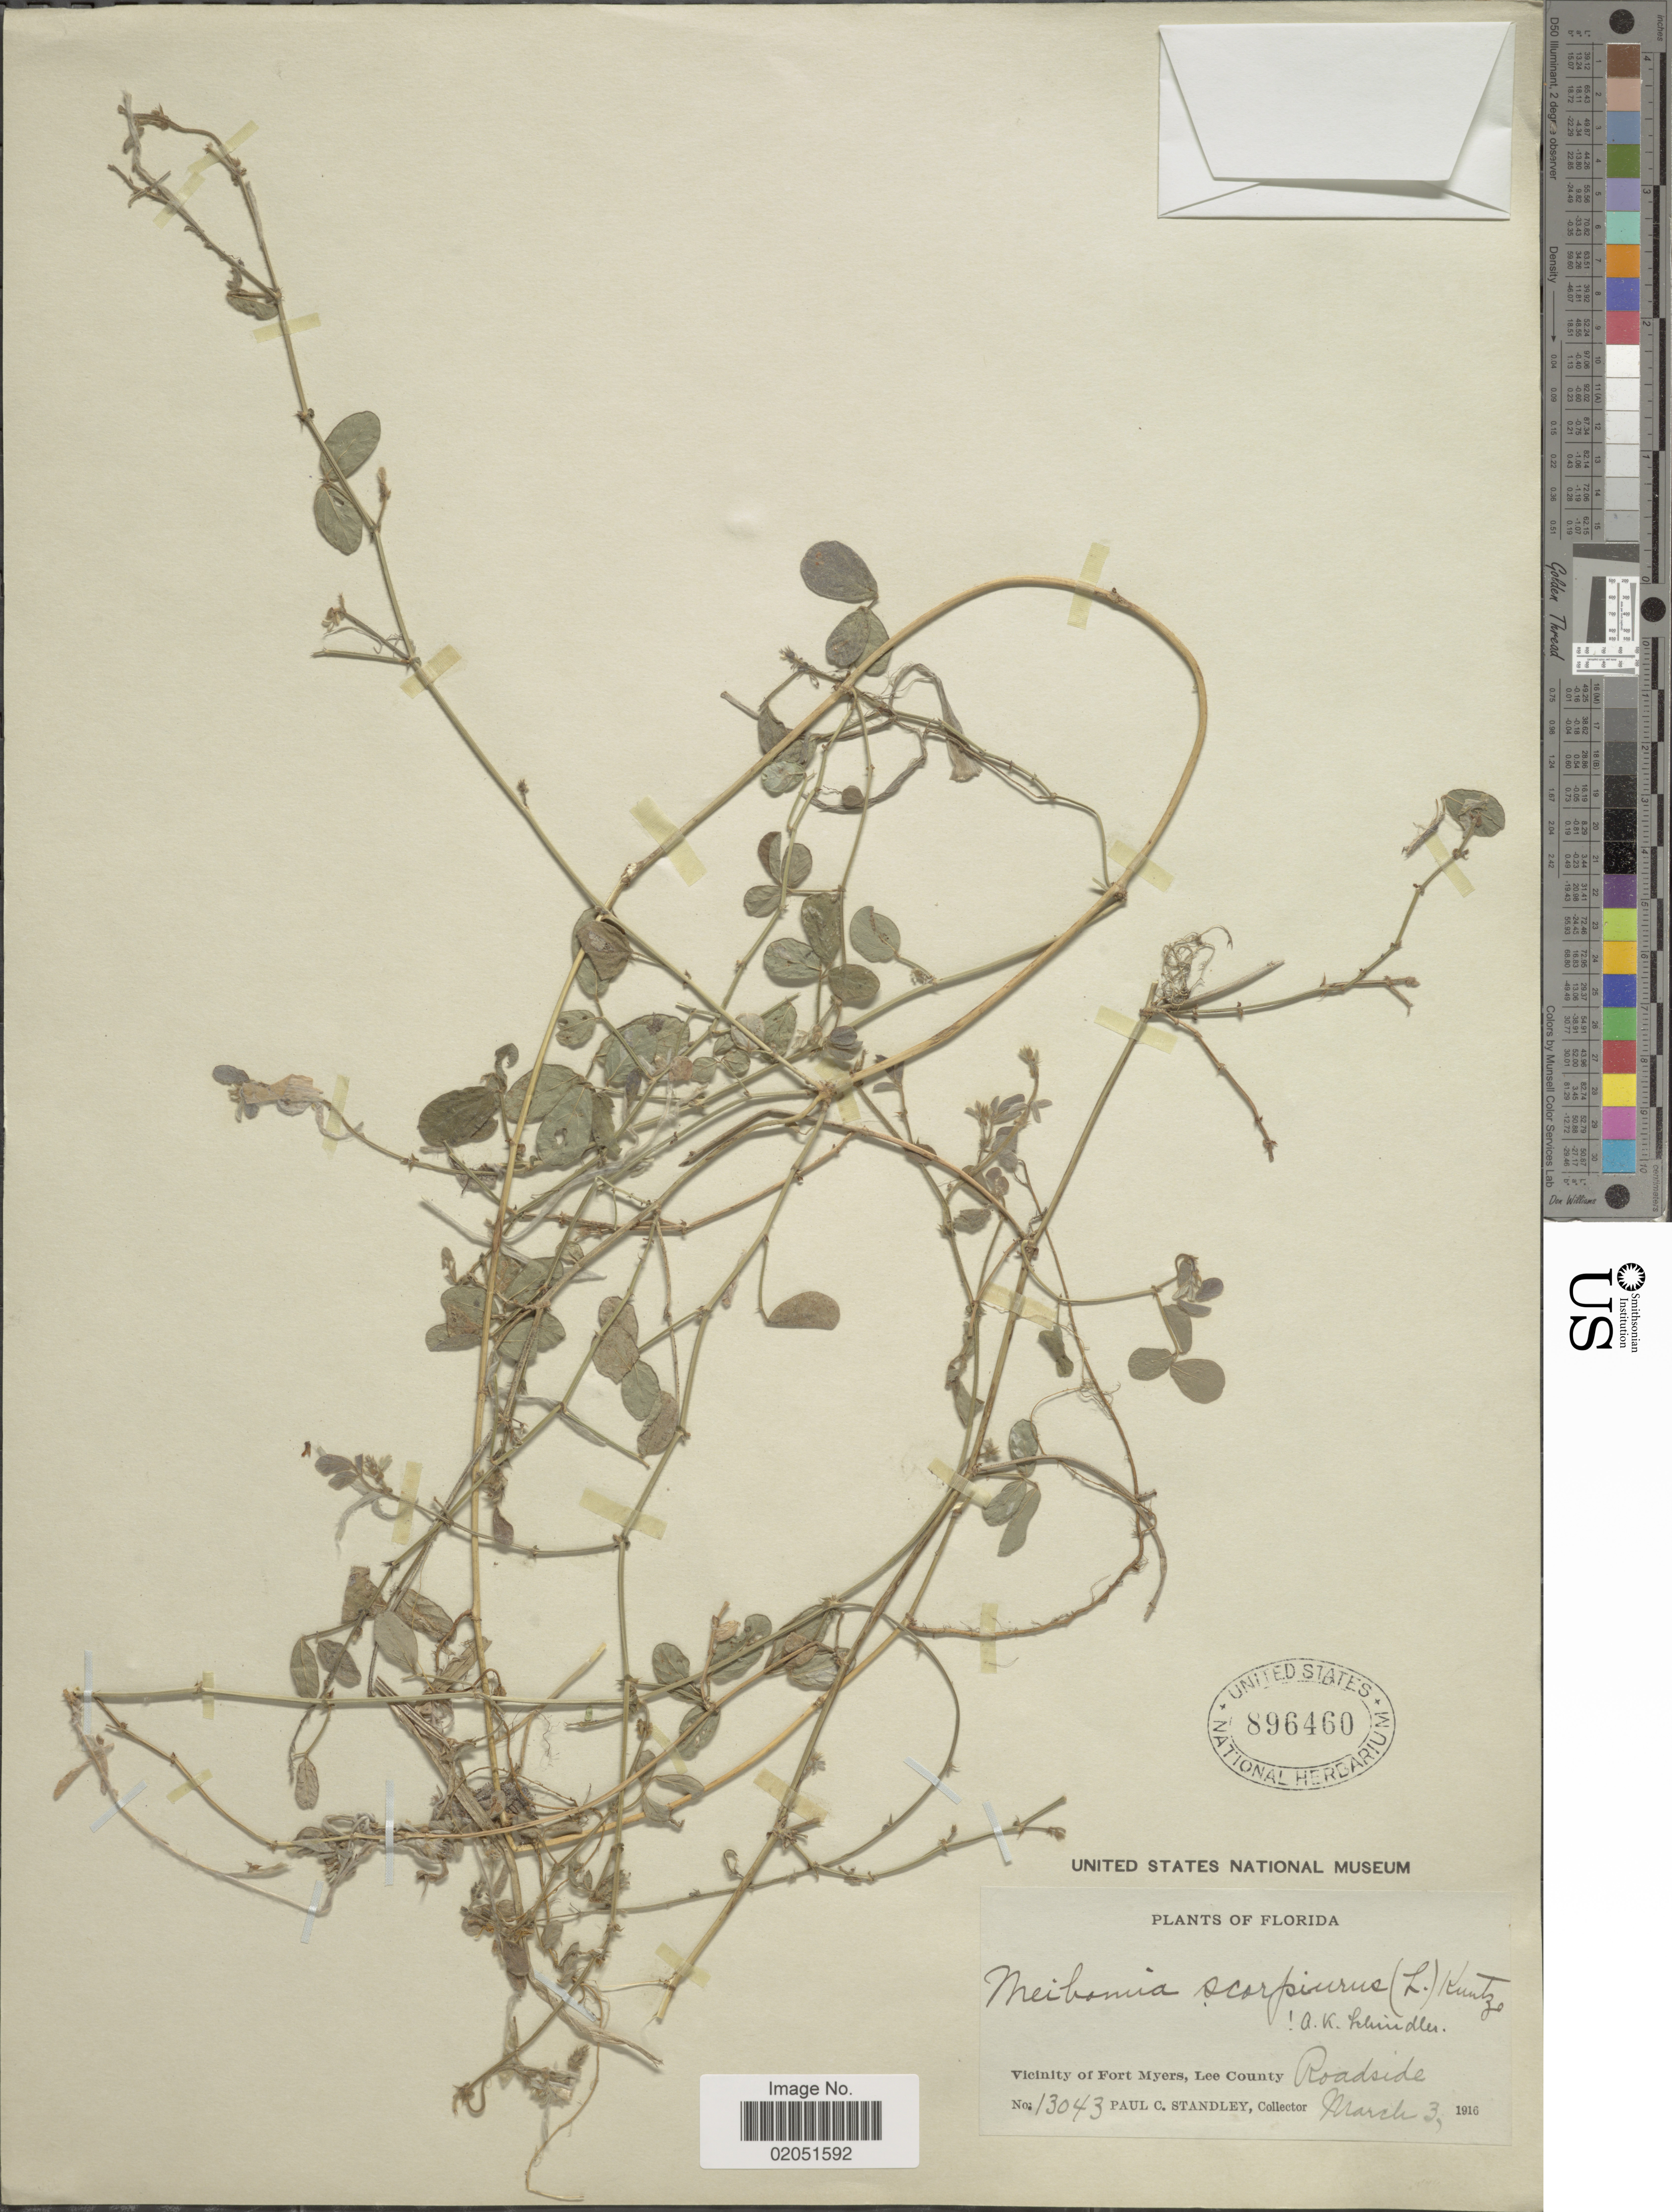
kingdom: Plantae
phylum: Tracheophyta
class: Magnoliopsida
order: Fabales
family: Fabaceae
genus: Desmodium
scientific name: Desmodium scorpiurus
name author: (Sw.) Desv. ex DC.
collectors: P. C. Standley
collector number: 13043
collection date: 1916-03-03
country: United States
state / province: Florida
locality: Vicinity of Fort Myers, Lee County, Roadside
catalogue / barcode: US 896460